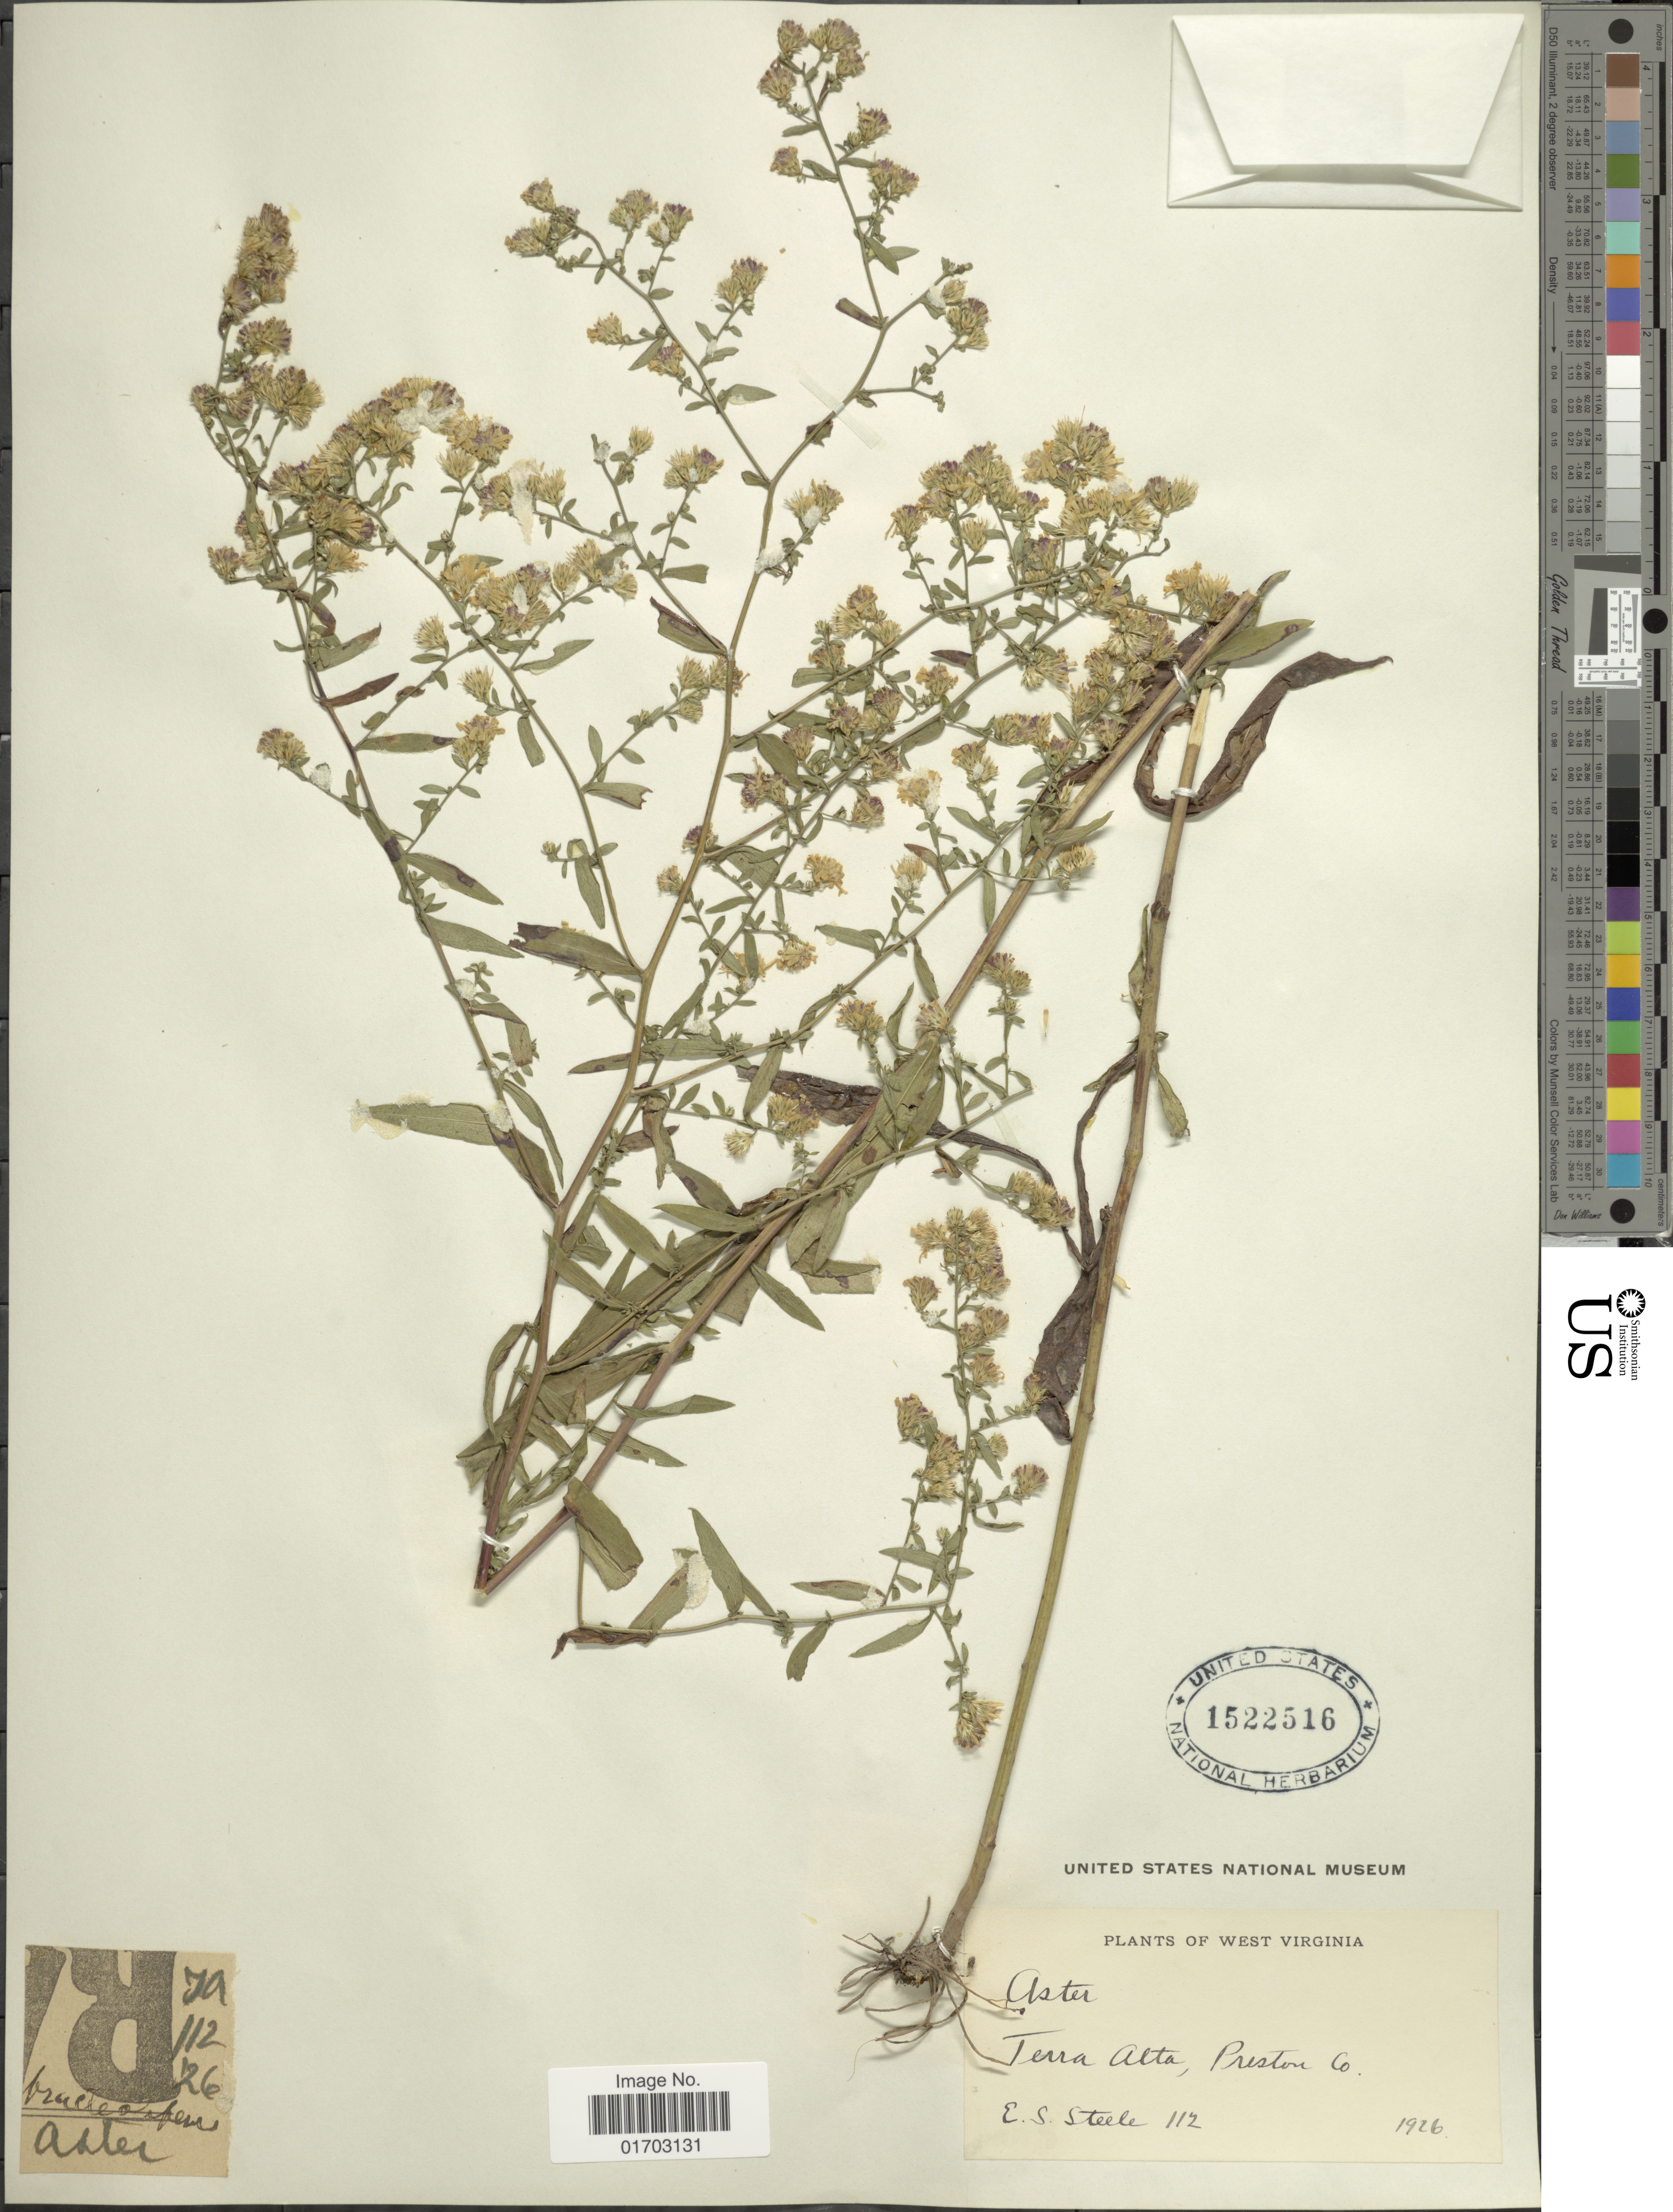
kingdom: Plantae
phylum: Tracheophyta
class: Magnoliopsida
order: Asterales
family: Asteraceae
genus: Symphyotrichum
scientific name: Symphyotrichum simplex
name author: (Willd.) Á. Löve & D. Löve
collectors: E. Steele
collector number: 112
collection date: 1926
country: United States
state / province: West Virginia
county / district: Preston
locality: Terra Alta, Preston Co.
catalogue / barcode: US 1522516